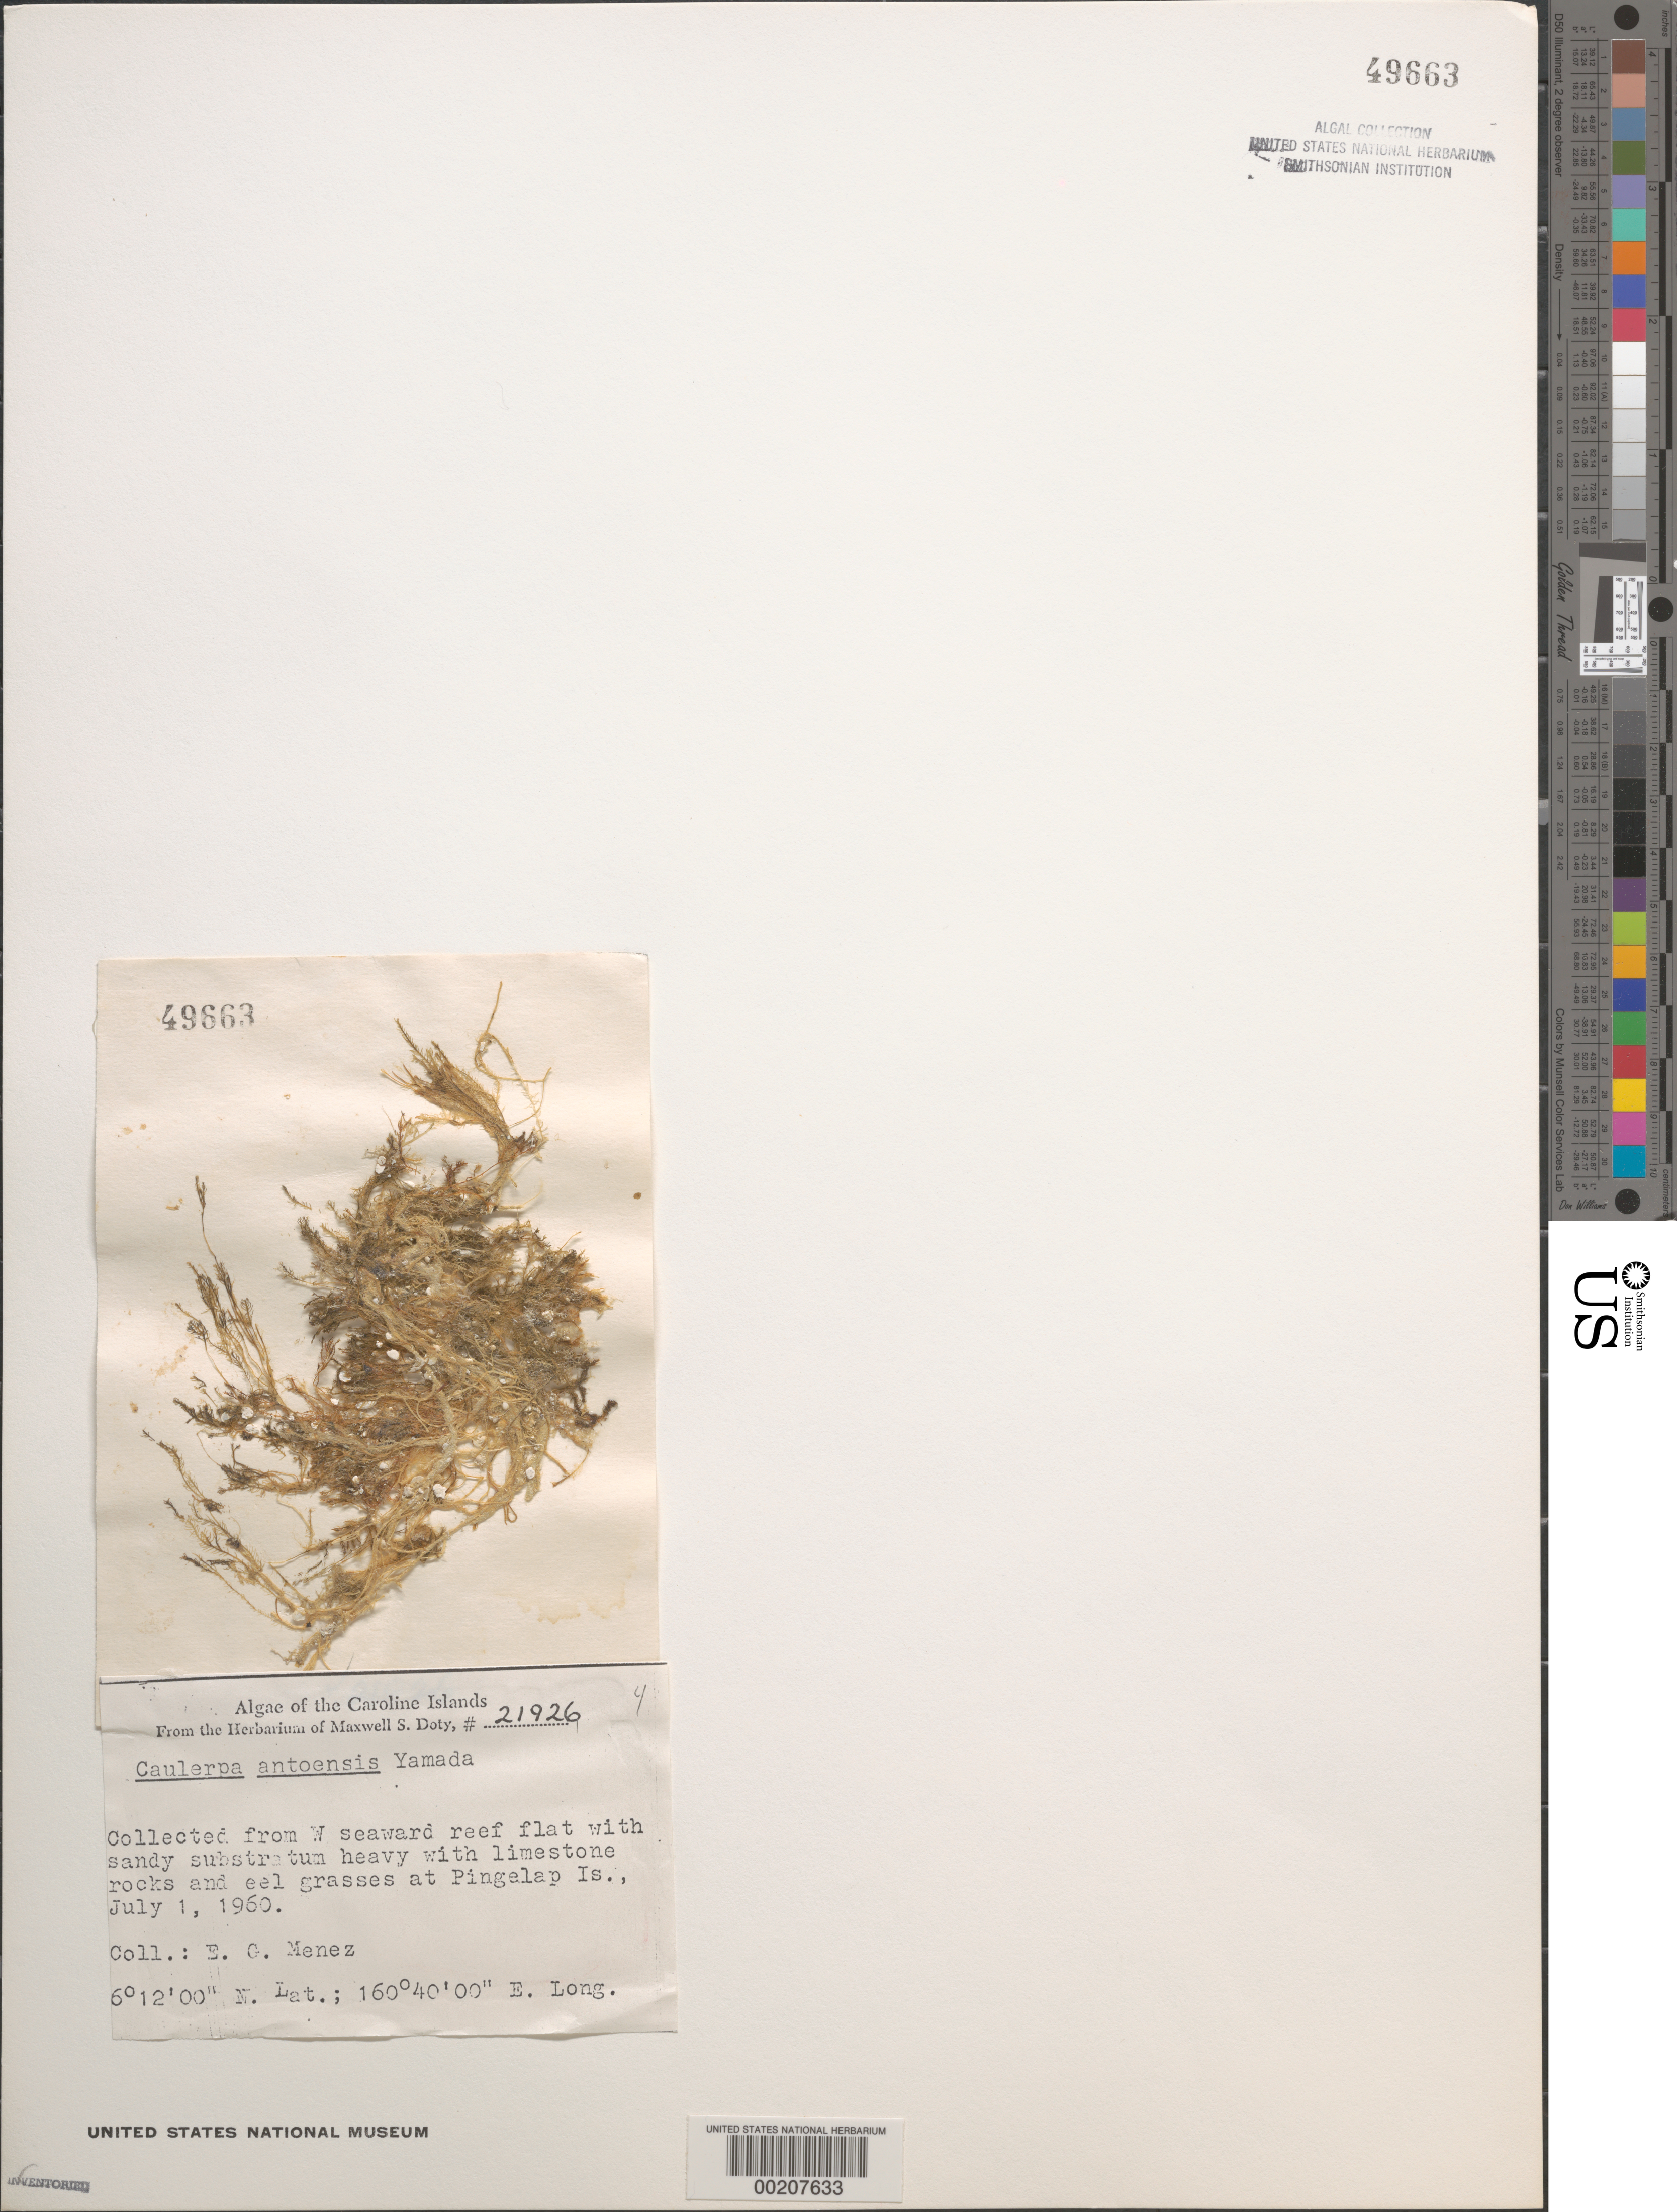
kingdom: Plantae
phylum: Chlorophyta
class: Ulvophyceae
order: Bryopsidales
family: Caulerpaceae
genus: Caulerpa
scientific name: Caulerpa antoensis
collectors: Meñez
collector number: MSD 21926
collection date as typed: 01 Jul 1960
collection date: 1960-07-01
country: Micronesia, Federated States of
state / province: Pohnpei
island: Pingelap Atoll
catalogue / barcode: US 49663